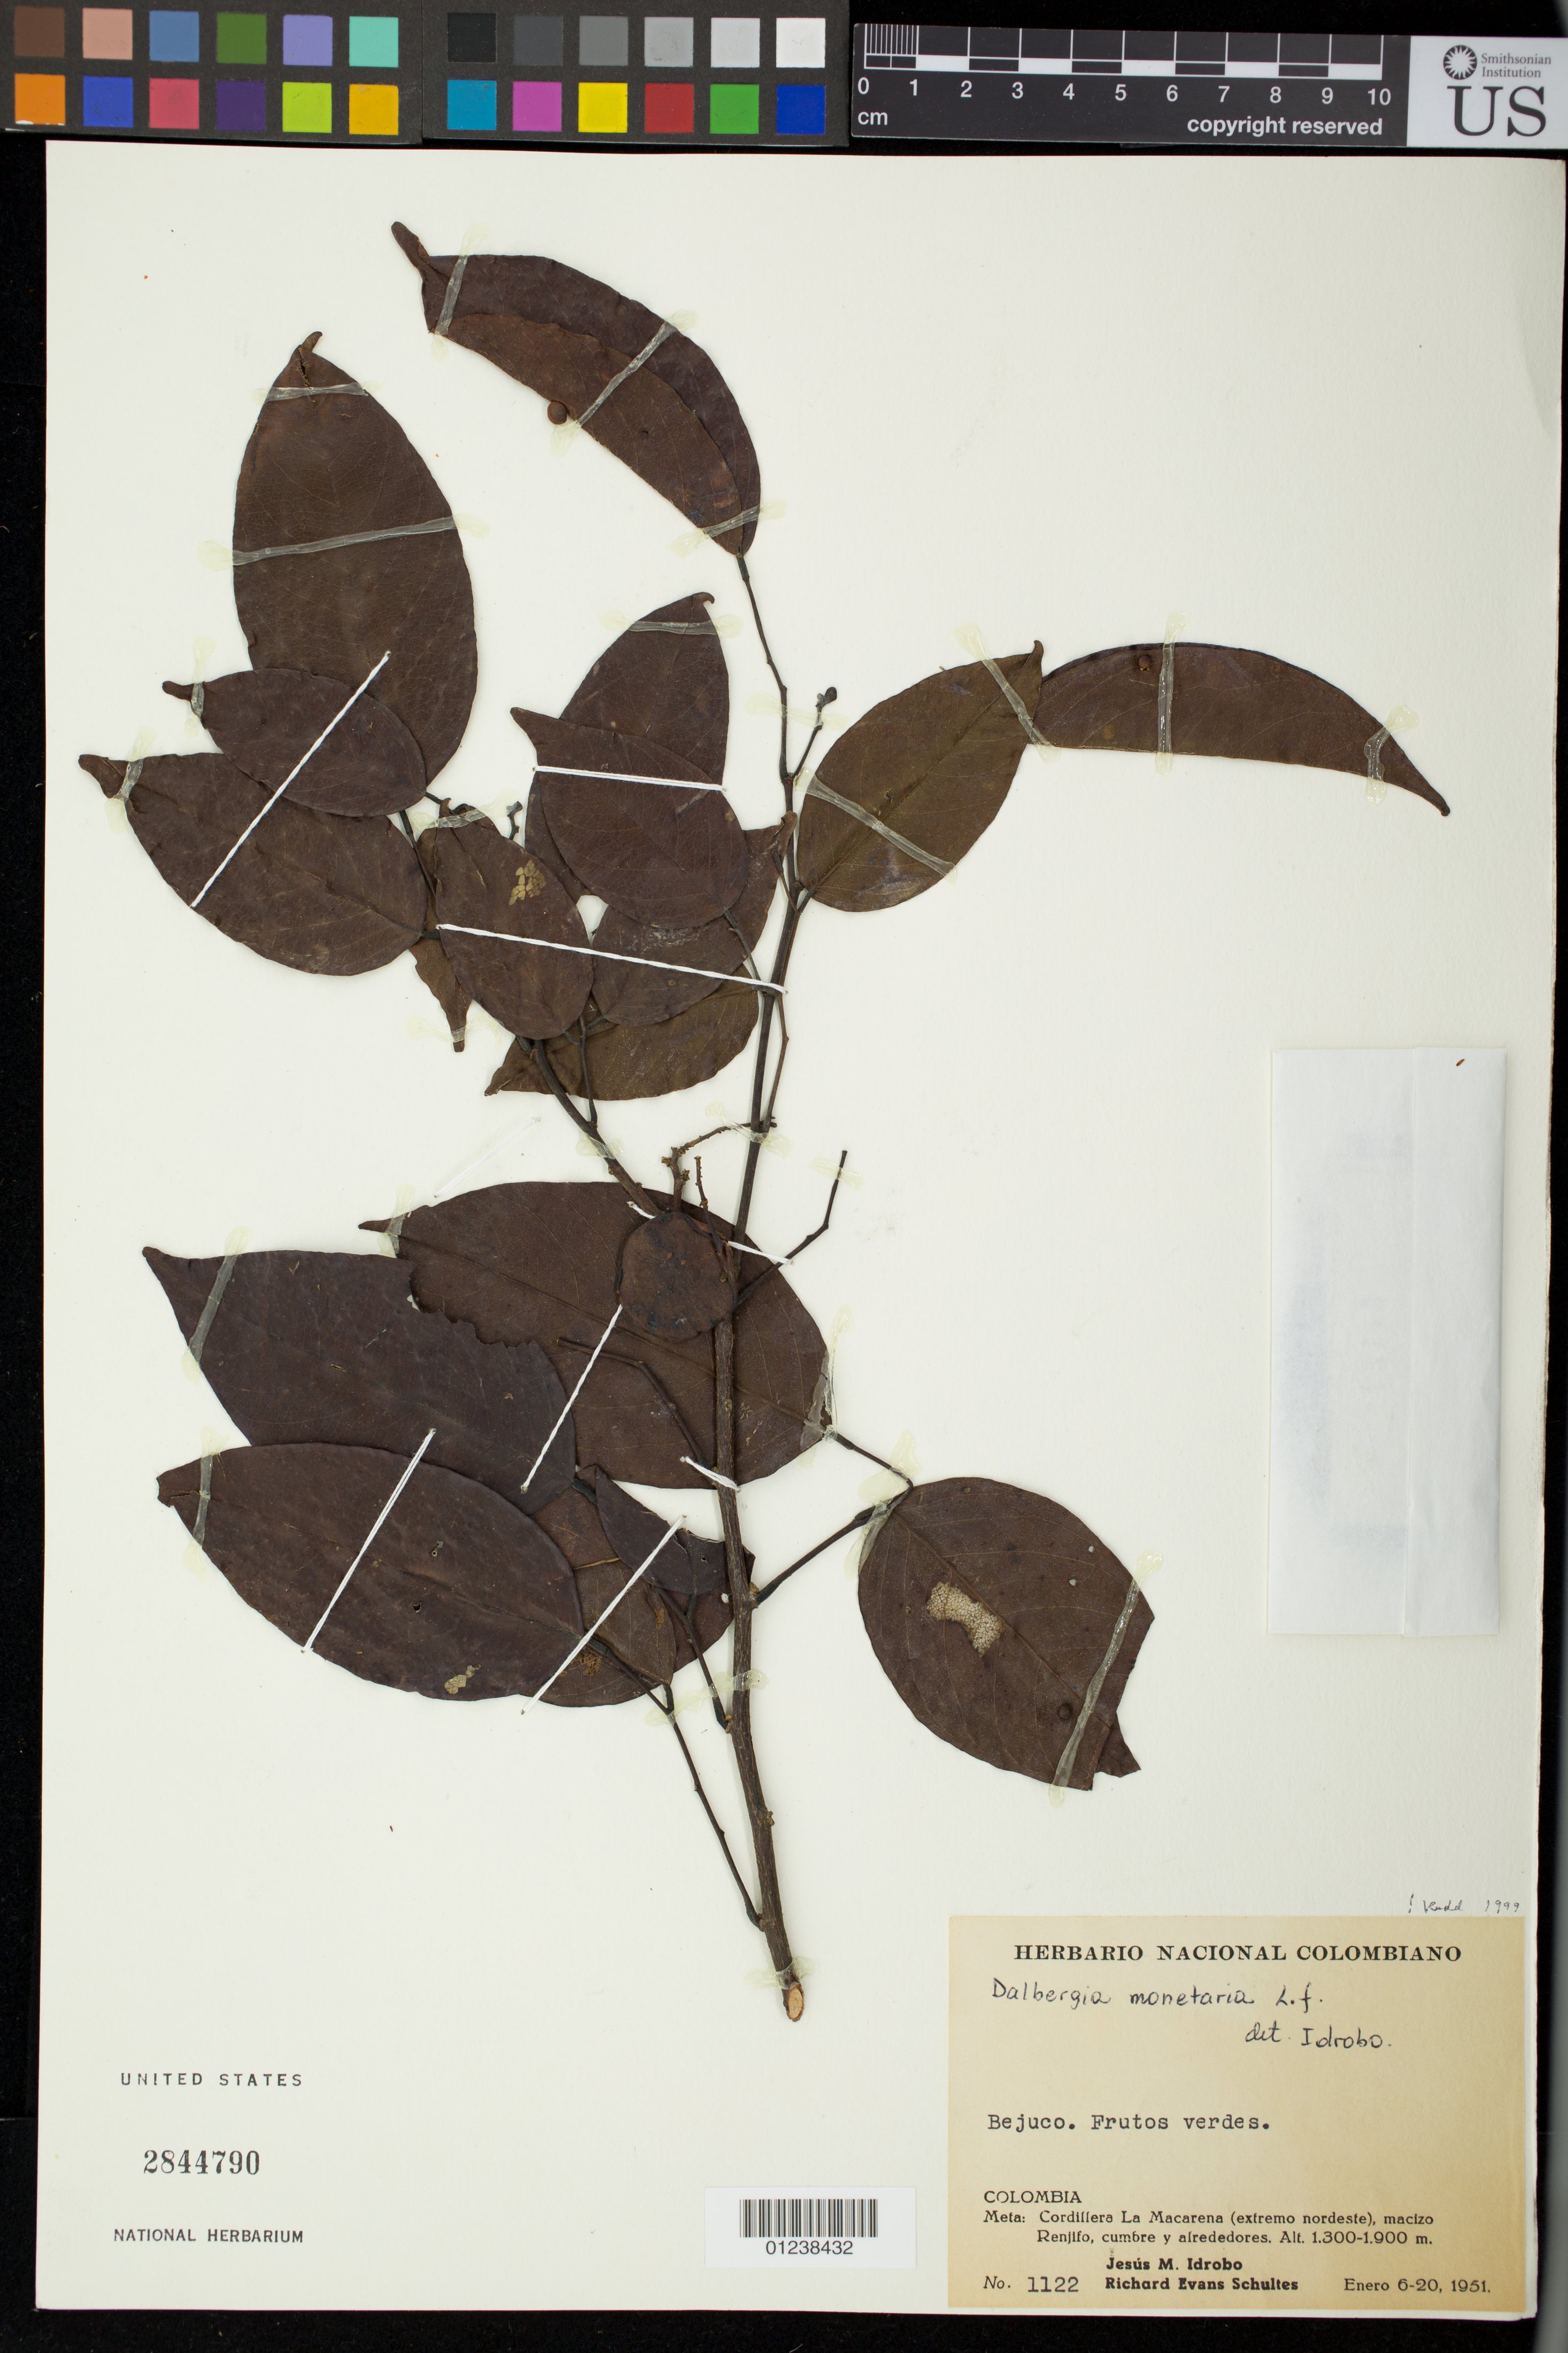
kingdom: Plantae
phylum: Tracheophyta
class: Magnoliopsida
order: Fabales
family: Fabaceae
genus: Dalbergia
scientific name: Dalbergia monetaria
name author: L. f.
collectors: J. M. Idrobo & R. E. Schultes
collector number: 1122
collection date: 1951-01-06/1951-01-20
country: Colombia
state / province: Meta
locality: Cordillera La Macerena (extremo nordeste), macizo Renjifo, cumbre y alrededores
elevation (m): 1300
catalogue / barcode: US 2844790